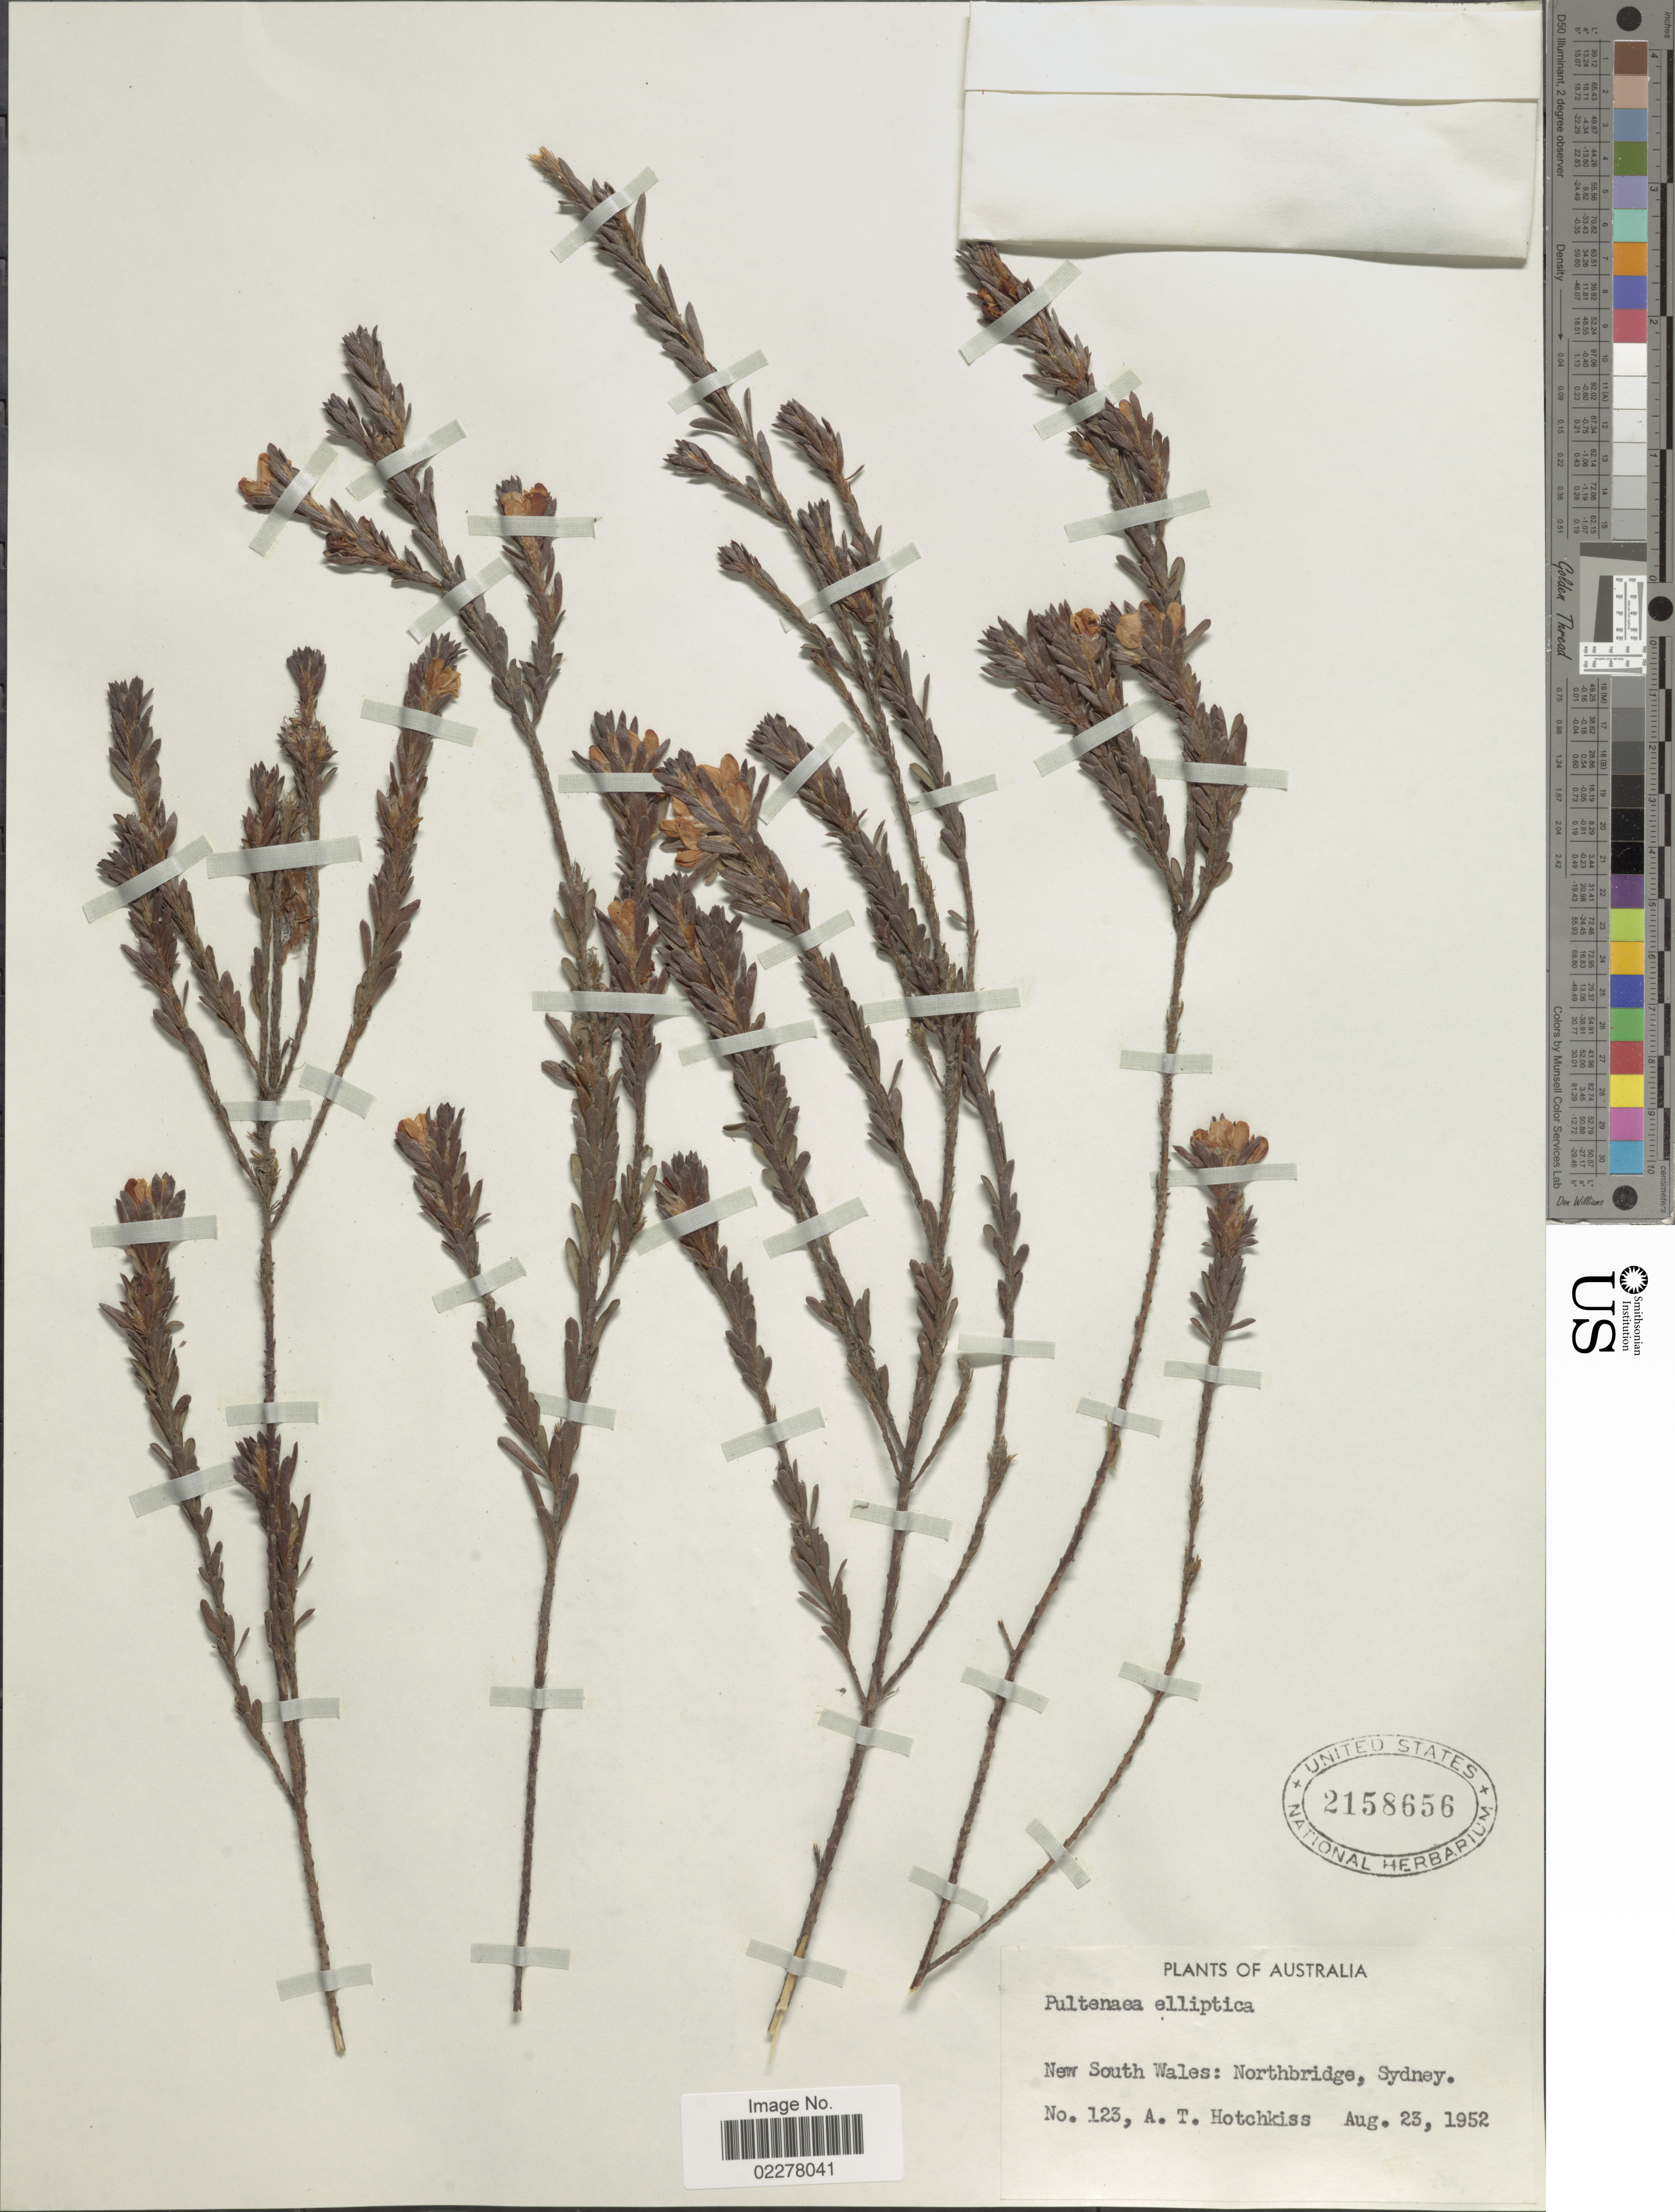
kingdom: Plantae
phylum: Tracheophyta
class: Magnoliopsida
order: Fabales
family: Fabaceae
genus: Pultenaea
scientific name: Pultenaea tuberculata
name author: Pers.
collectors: A. Hotchkiss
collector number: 123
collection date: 1952-08-23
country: Australia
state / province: New South Wales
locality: Northbridge, Sydney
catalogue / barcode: US 2158656